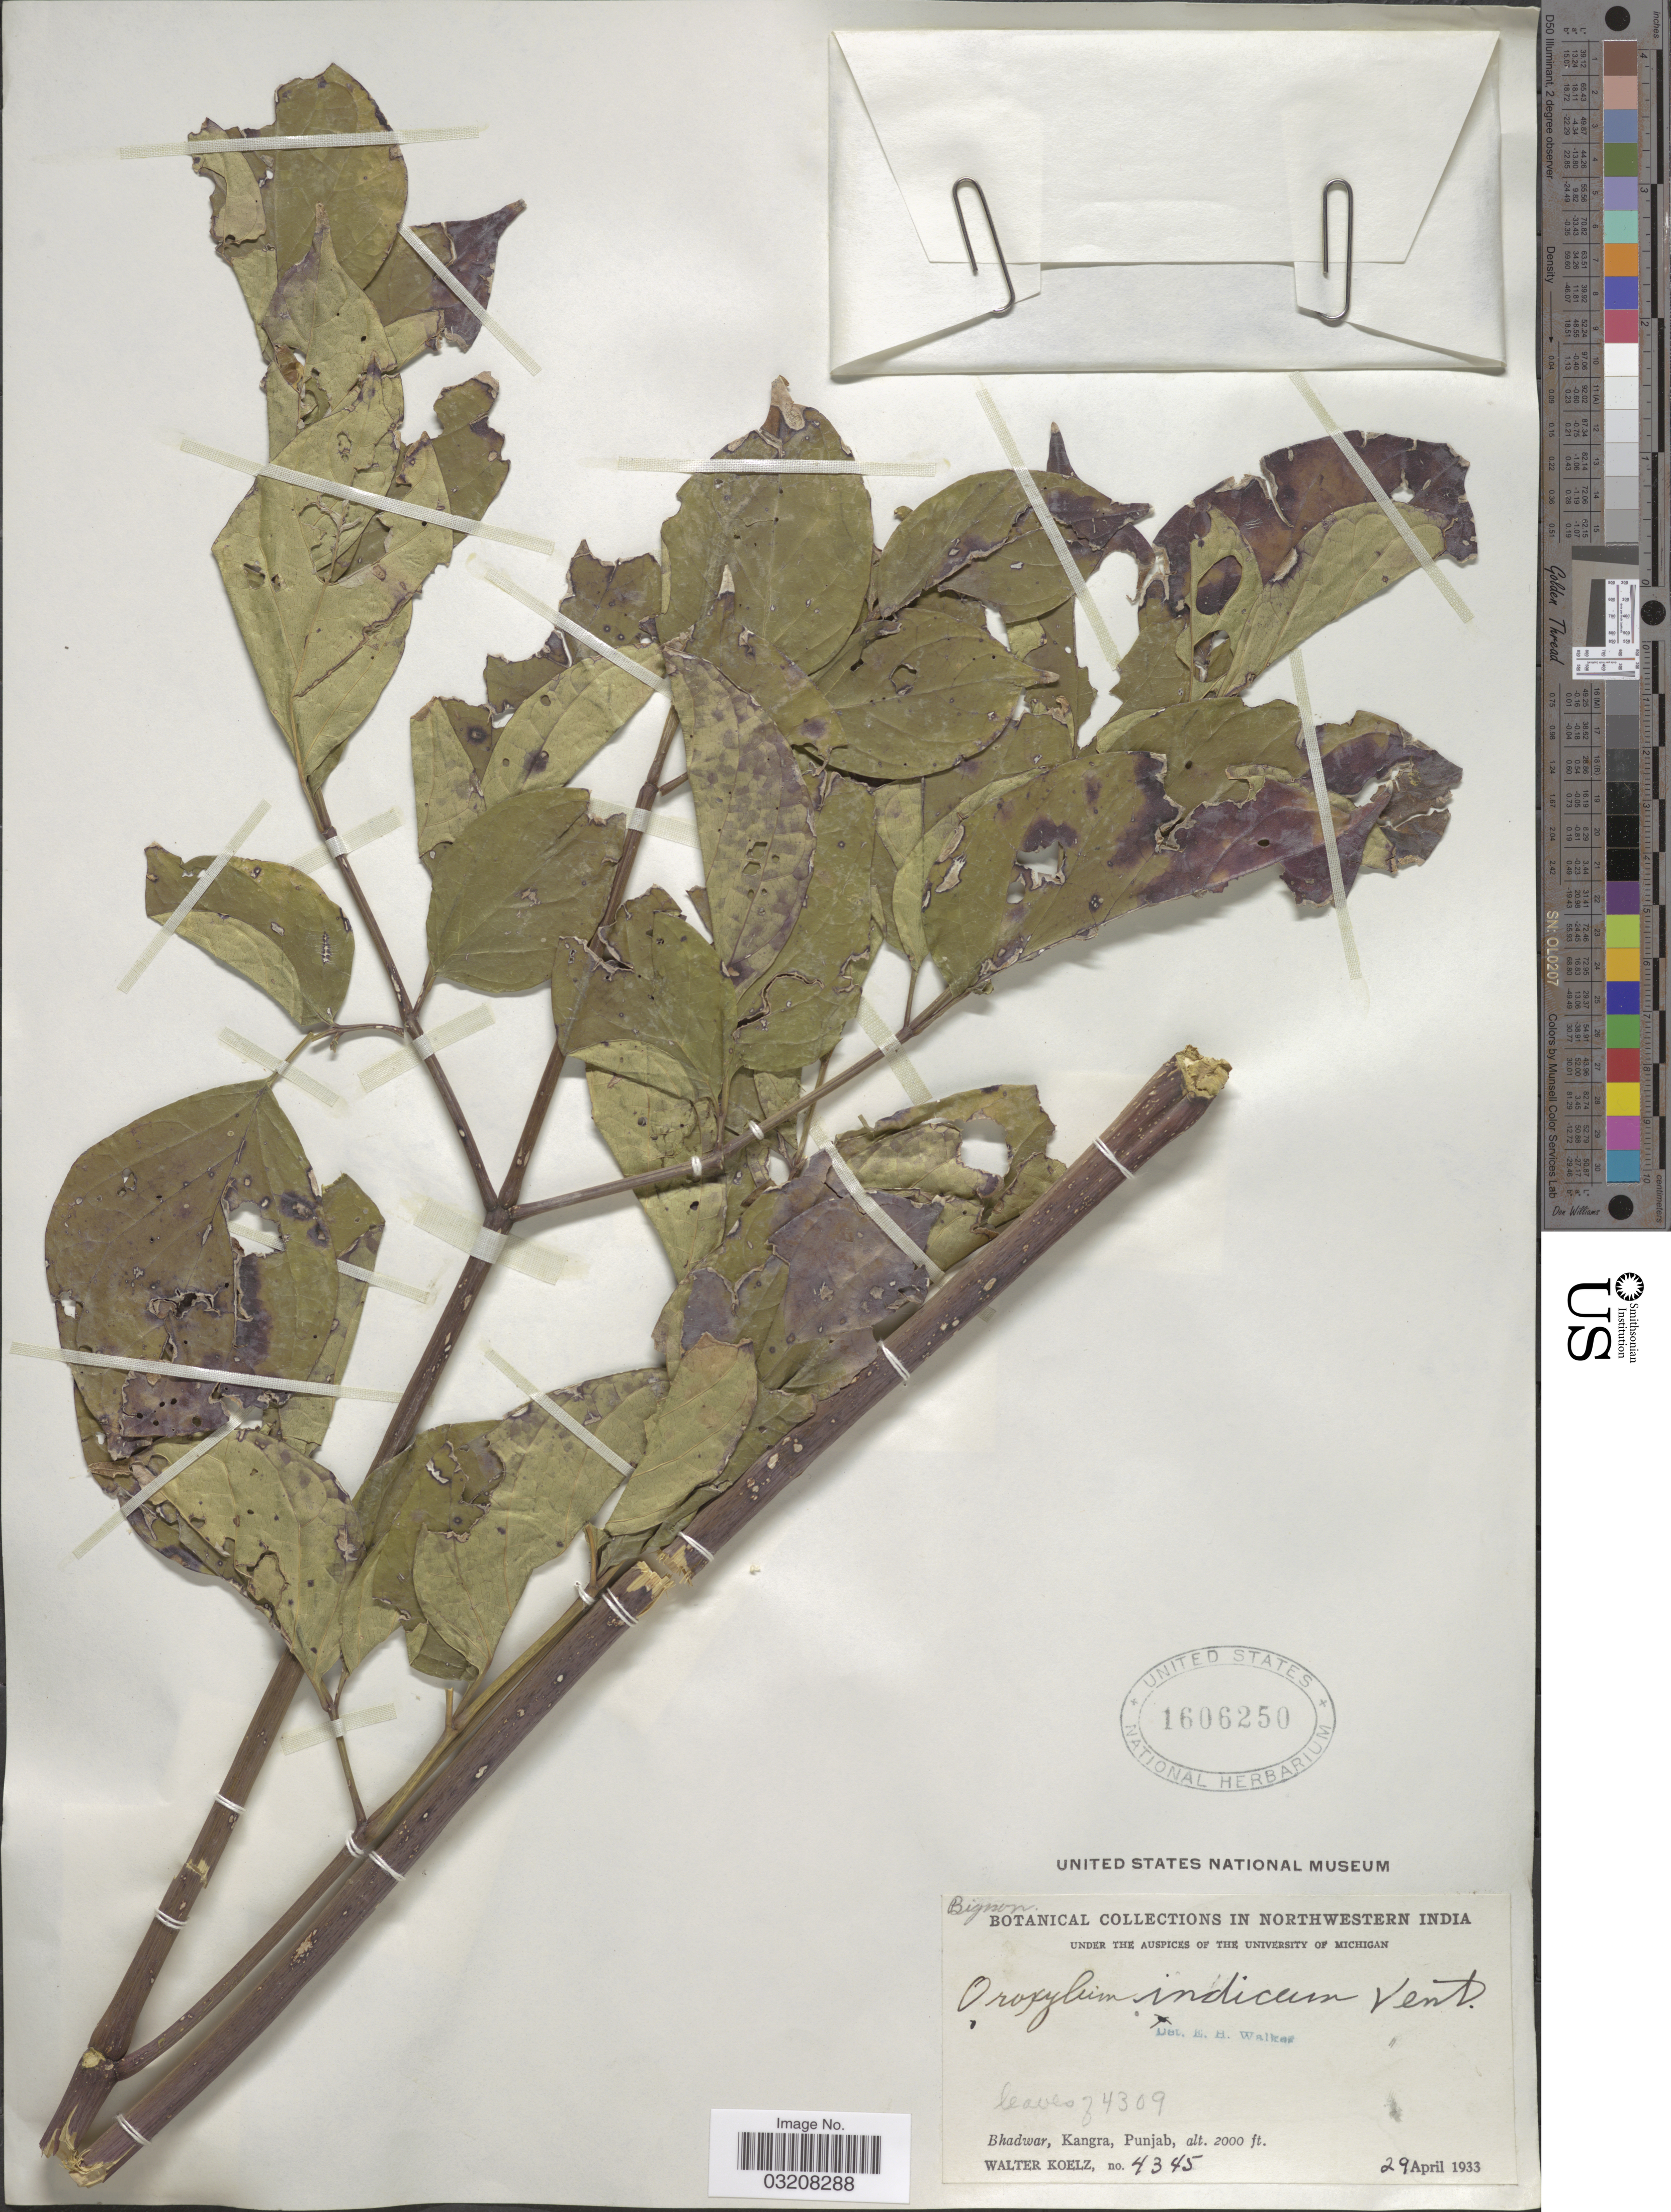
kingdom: Plantae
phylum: Tracheophyta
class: Magnoliopsida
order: Lamiales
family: Bignoniaceae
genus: Oroxylum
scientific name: Oroxylum indicum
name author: (L.) Kurz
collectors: W. N. Koelz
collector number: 4345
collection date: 1933-04-29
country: India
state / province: Punjab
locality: Northwestern India. Bhadwar, Kangra.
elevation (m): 610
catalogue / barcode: US 1606250